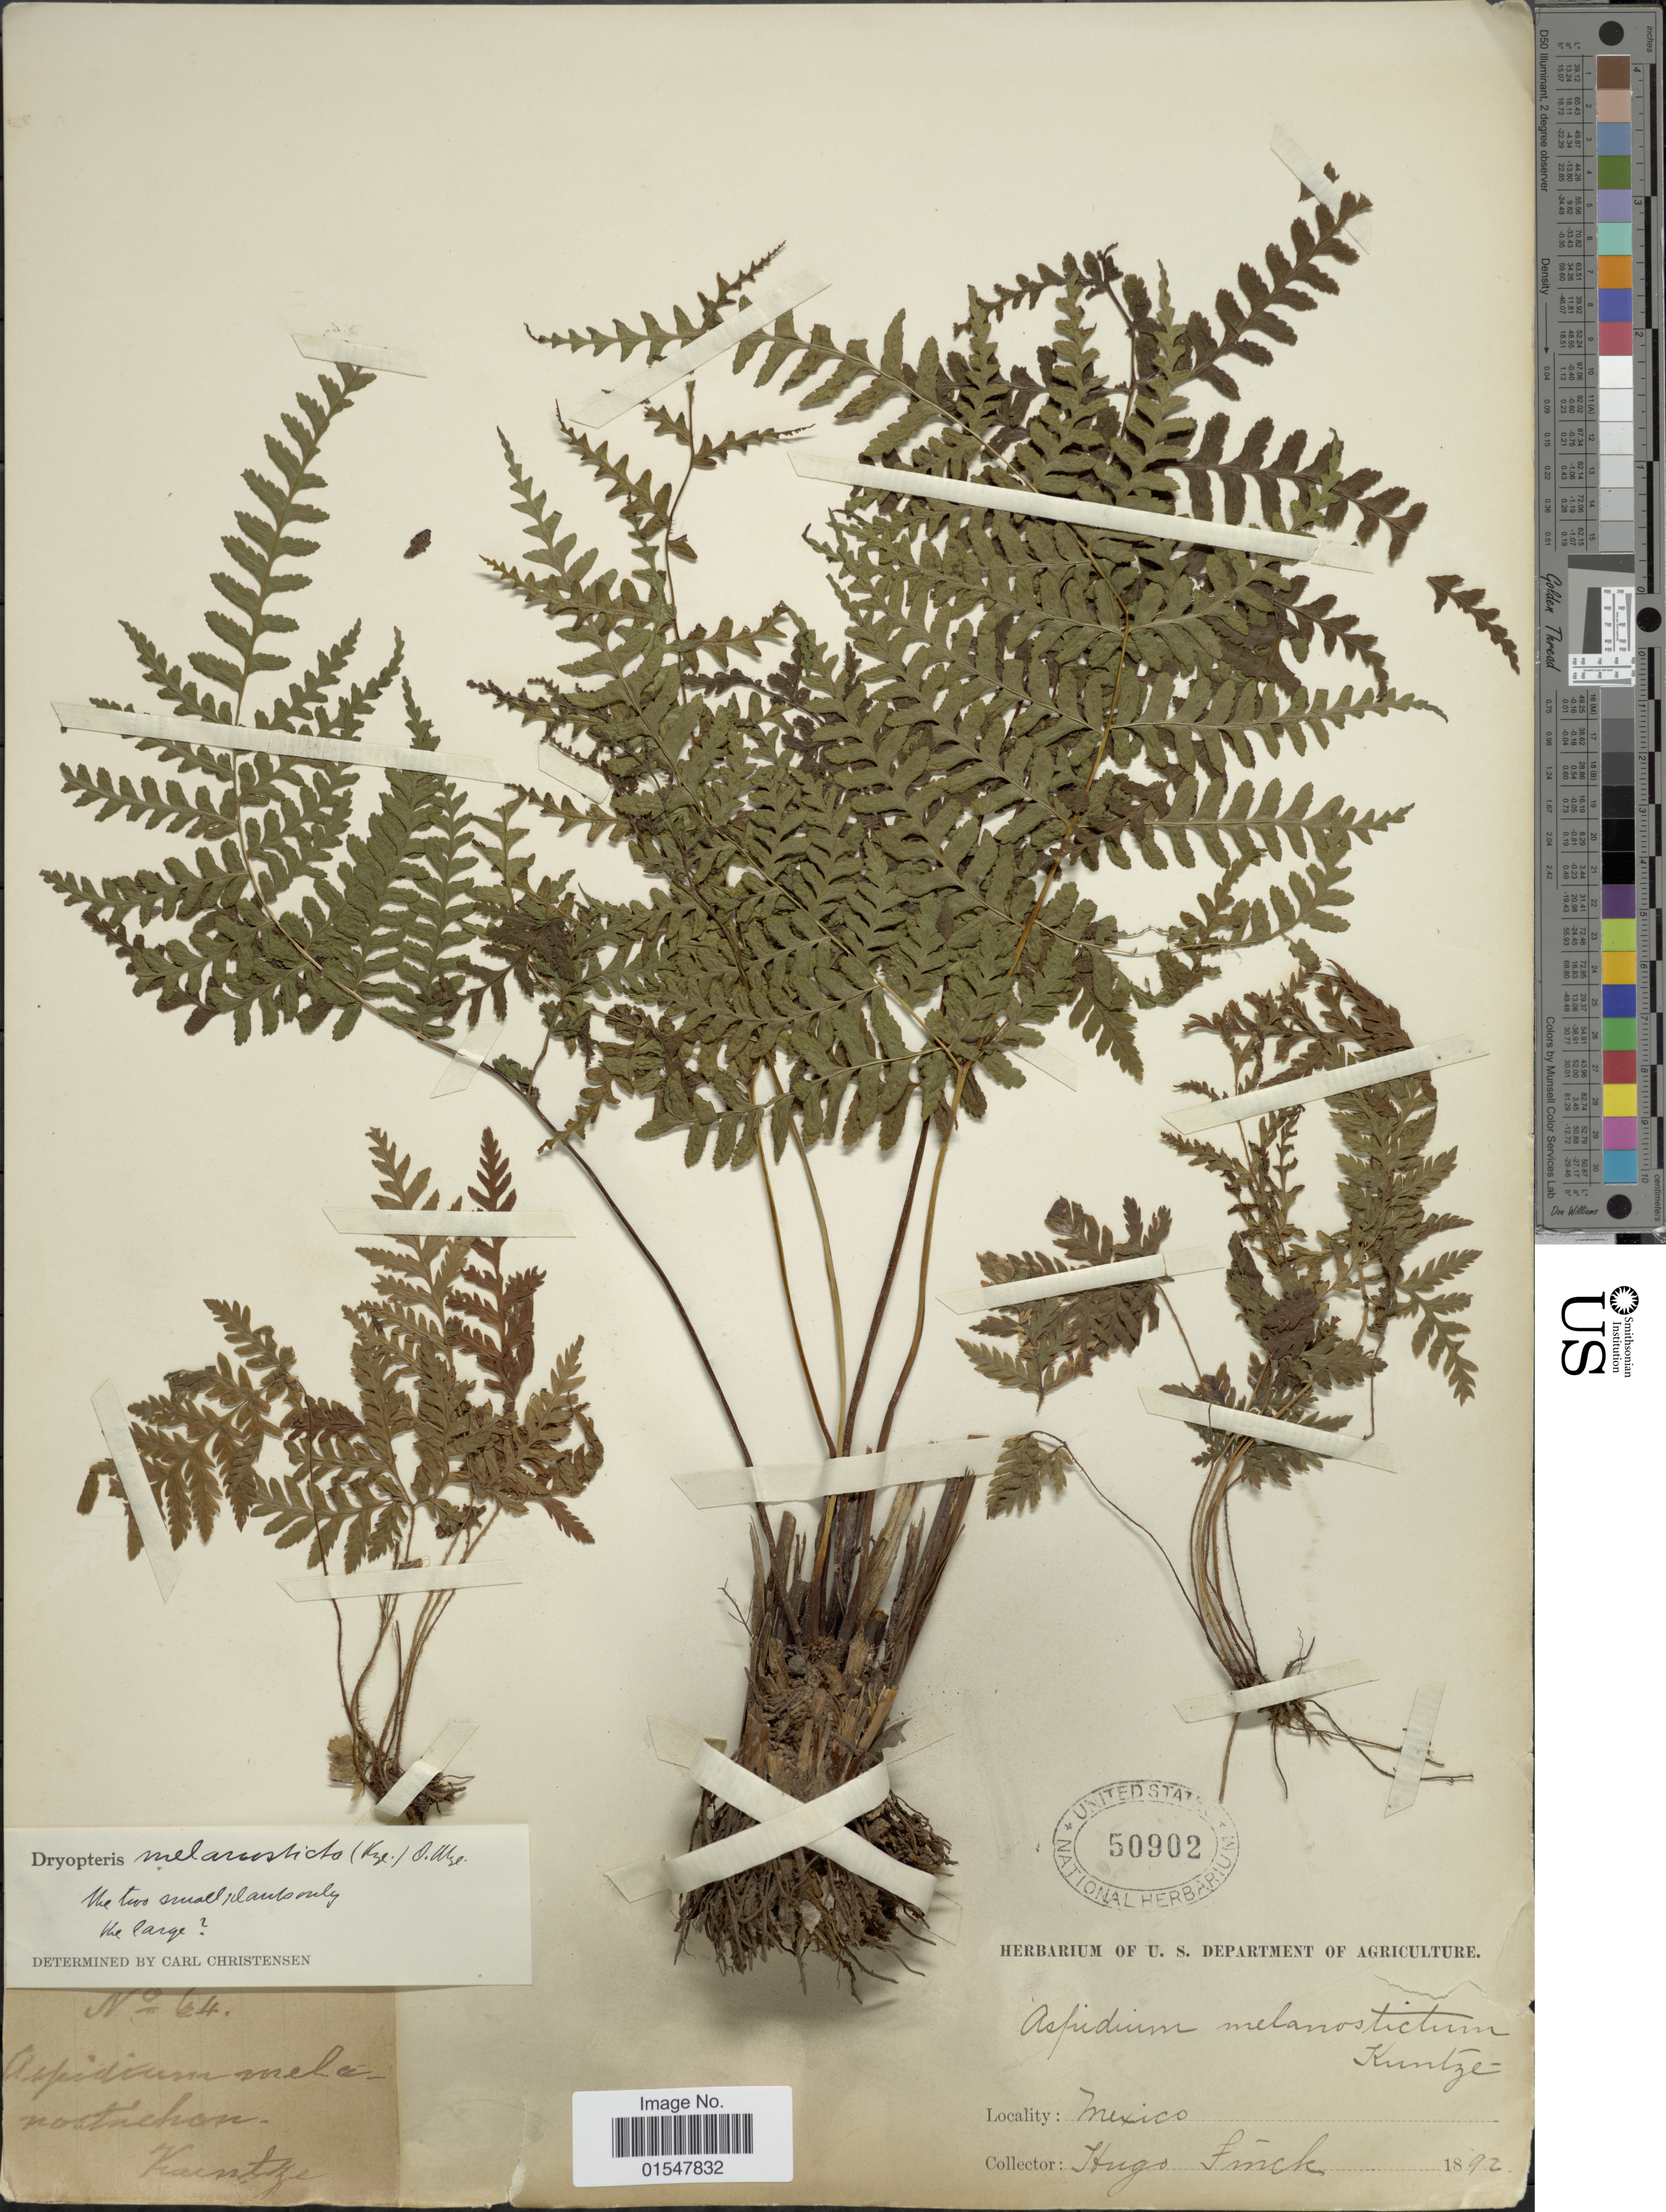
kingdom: Plantae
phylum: Tracheophyta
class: Polypodiopsida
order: Polypodiales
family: Dryopteridaceae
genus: Ctenitis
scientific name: Ctenitis melanosticta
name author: (Kunze) Copel.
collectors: H. Finck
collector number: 64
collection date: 1892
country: Mexico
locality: Northechon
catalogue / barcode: US 50902